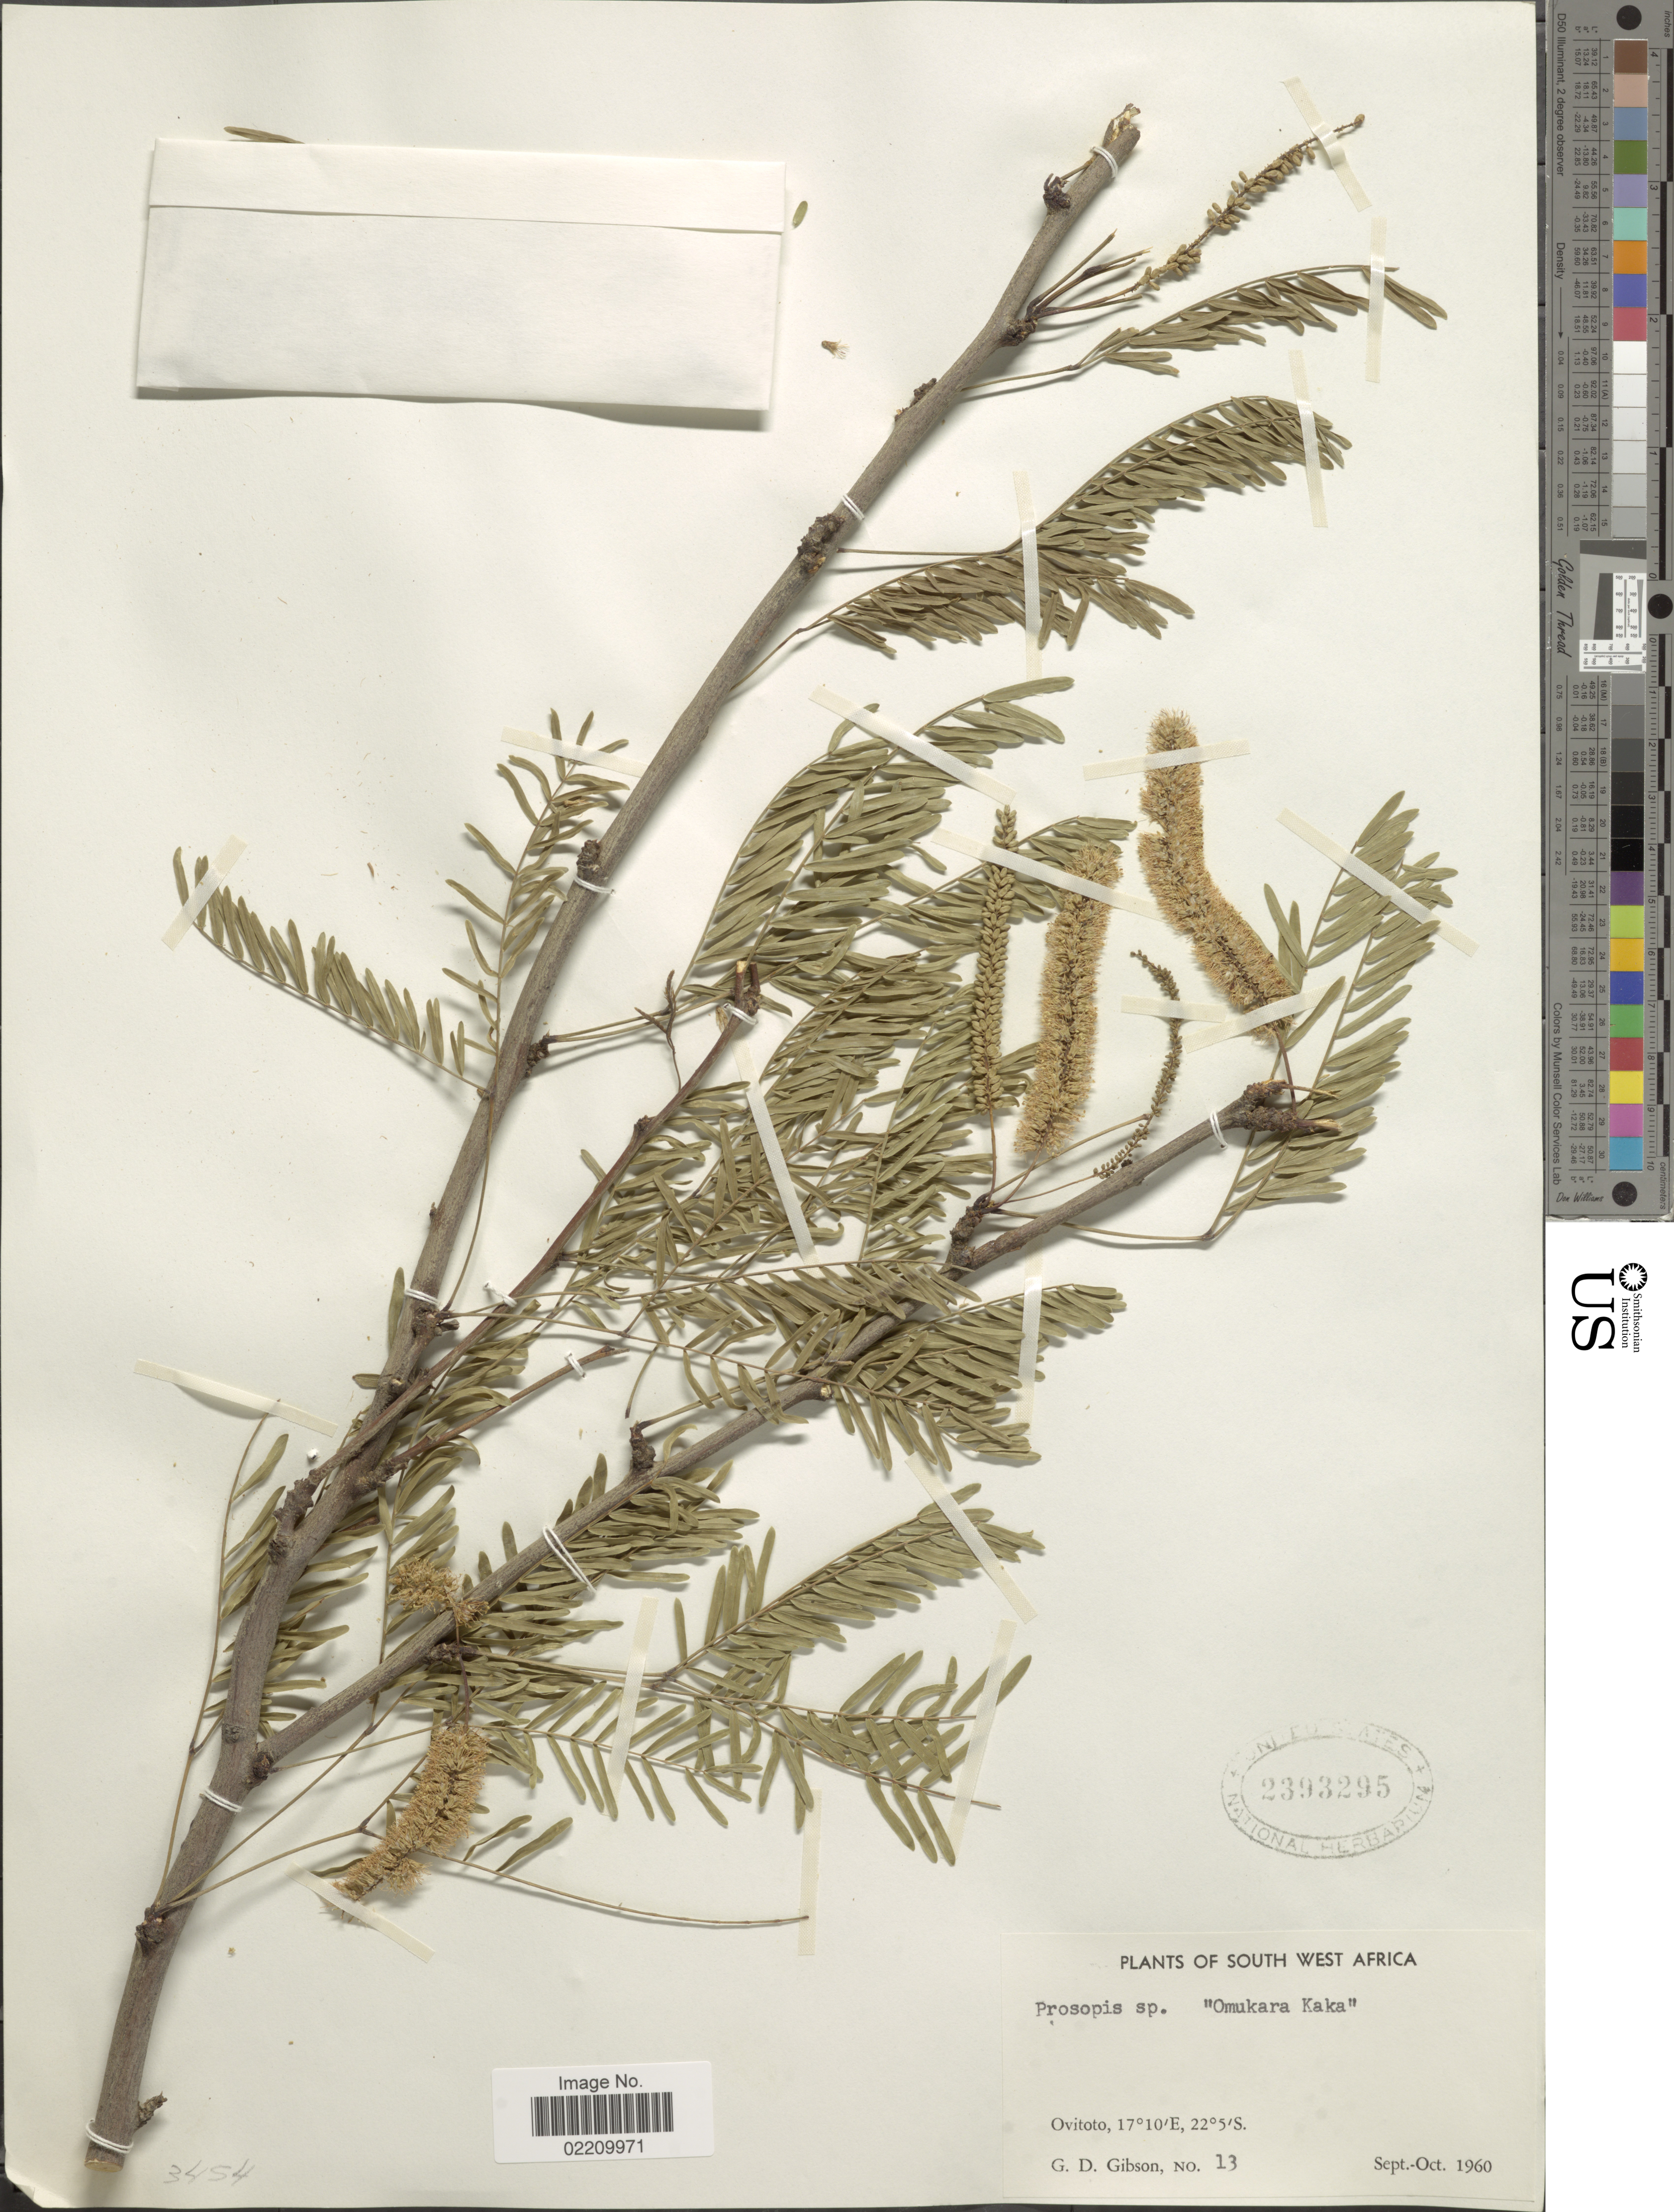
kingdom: Plantae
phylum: Tracheophyta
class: Magnoliopsida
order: Fabales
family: Fabaceae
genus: Neltuma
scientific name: Neltuma sp.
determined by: Strong, Mark T., (BOT), Smithsonian Institution - National Museum of Natural History (UNITED STATES)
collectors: G. D. Gibson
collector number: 13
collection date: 1960-09/1960-10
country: Namibia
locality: South West africa, Ovitoto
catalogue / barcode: US 2393295